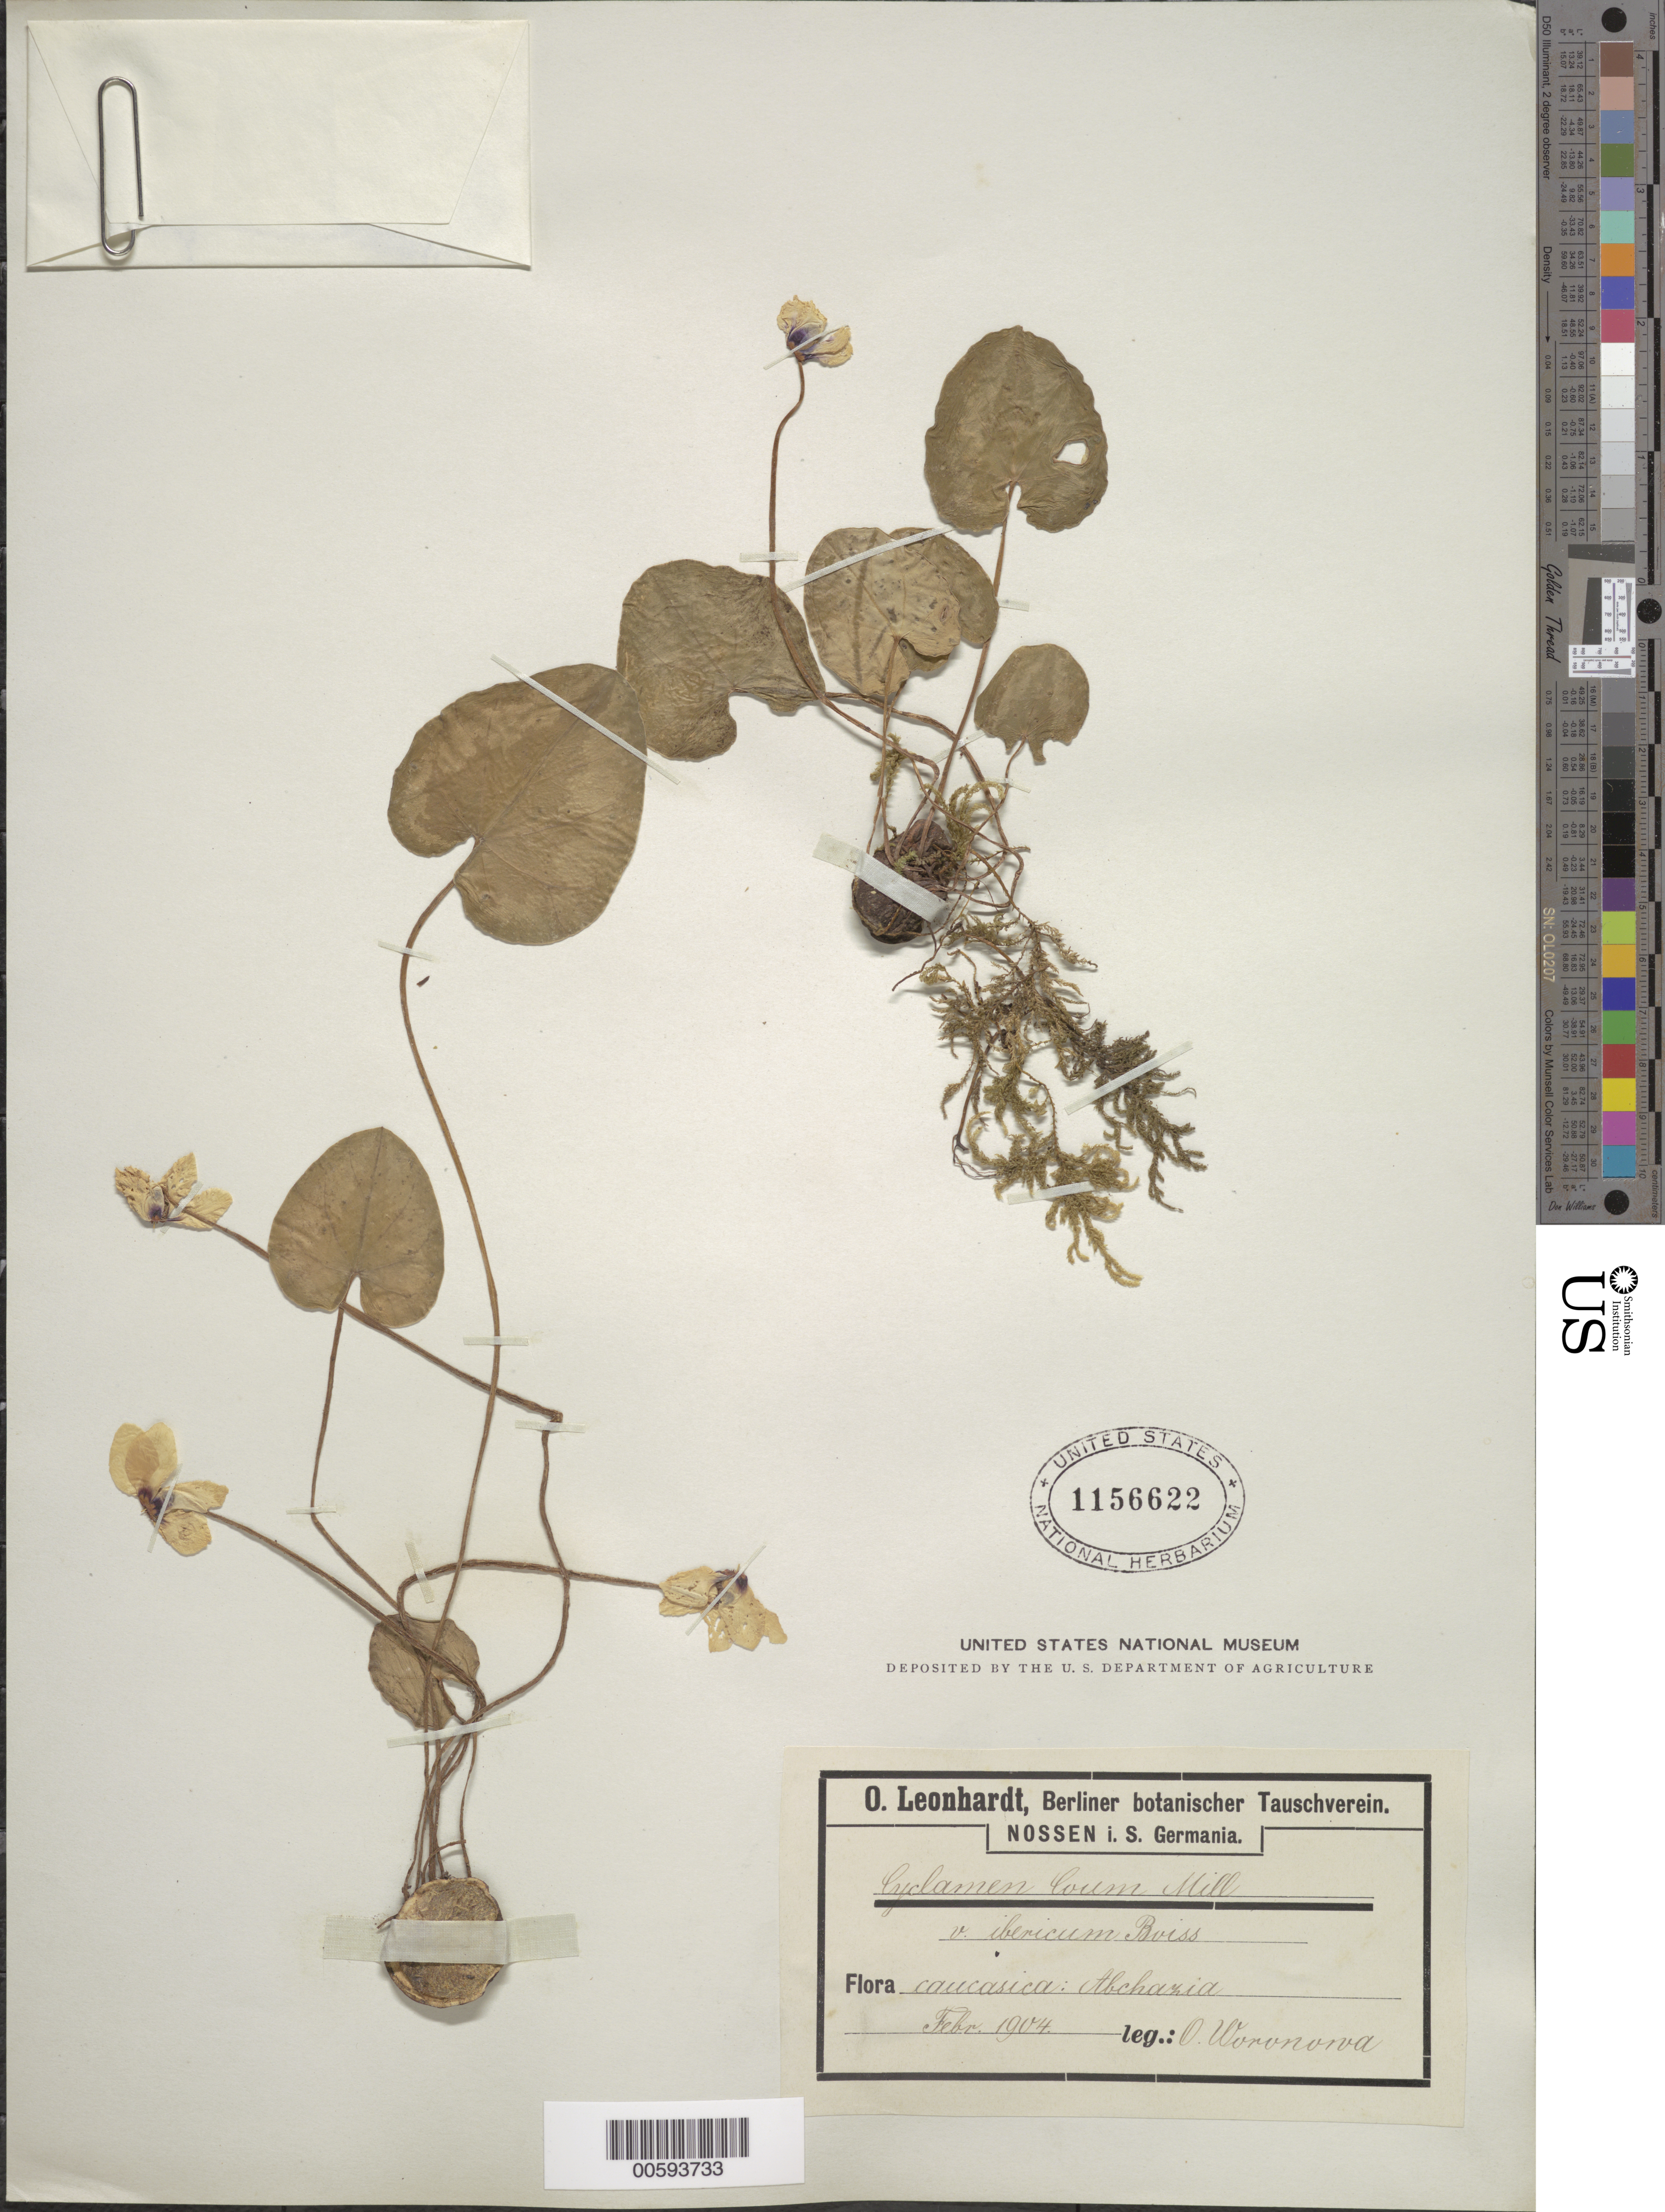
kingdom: Plantae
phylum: Tracheophyta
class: Magnoliopsida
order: Ericales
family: Primulaceae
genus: Cyclamen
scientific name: Cyclamen coum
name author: Mill.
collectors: O. Worononia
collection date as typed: Feb 1904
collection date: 1904-02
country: Germany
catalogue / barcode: US 1156622